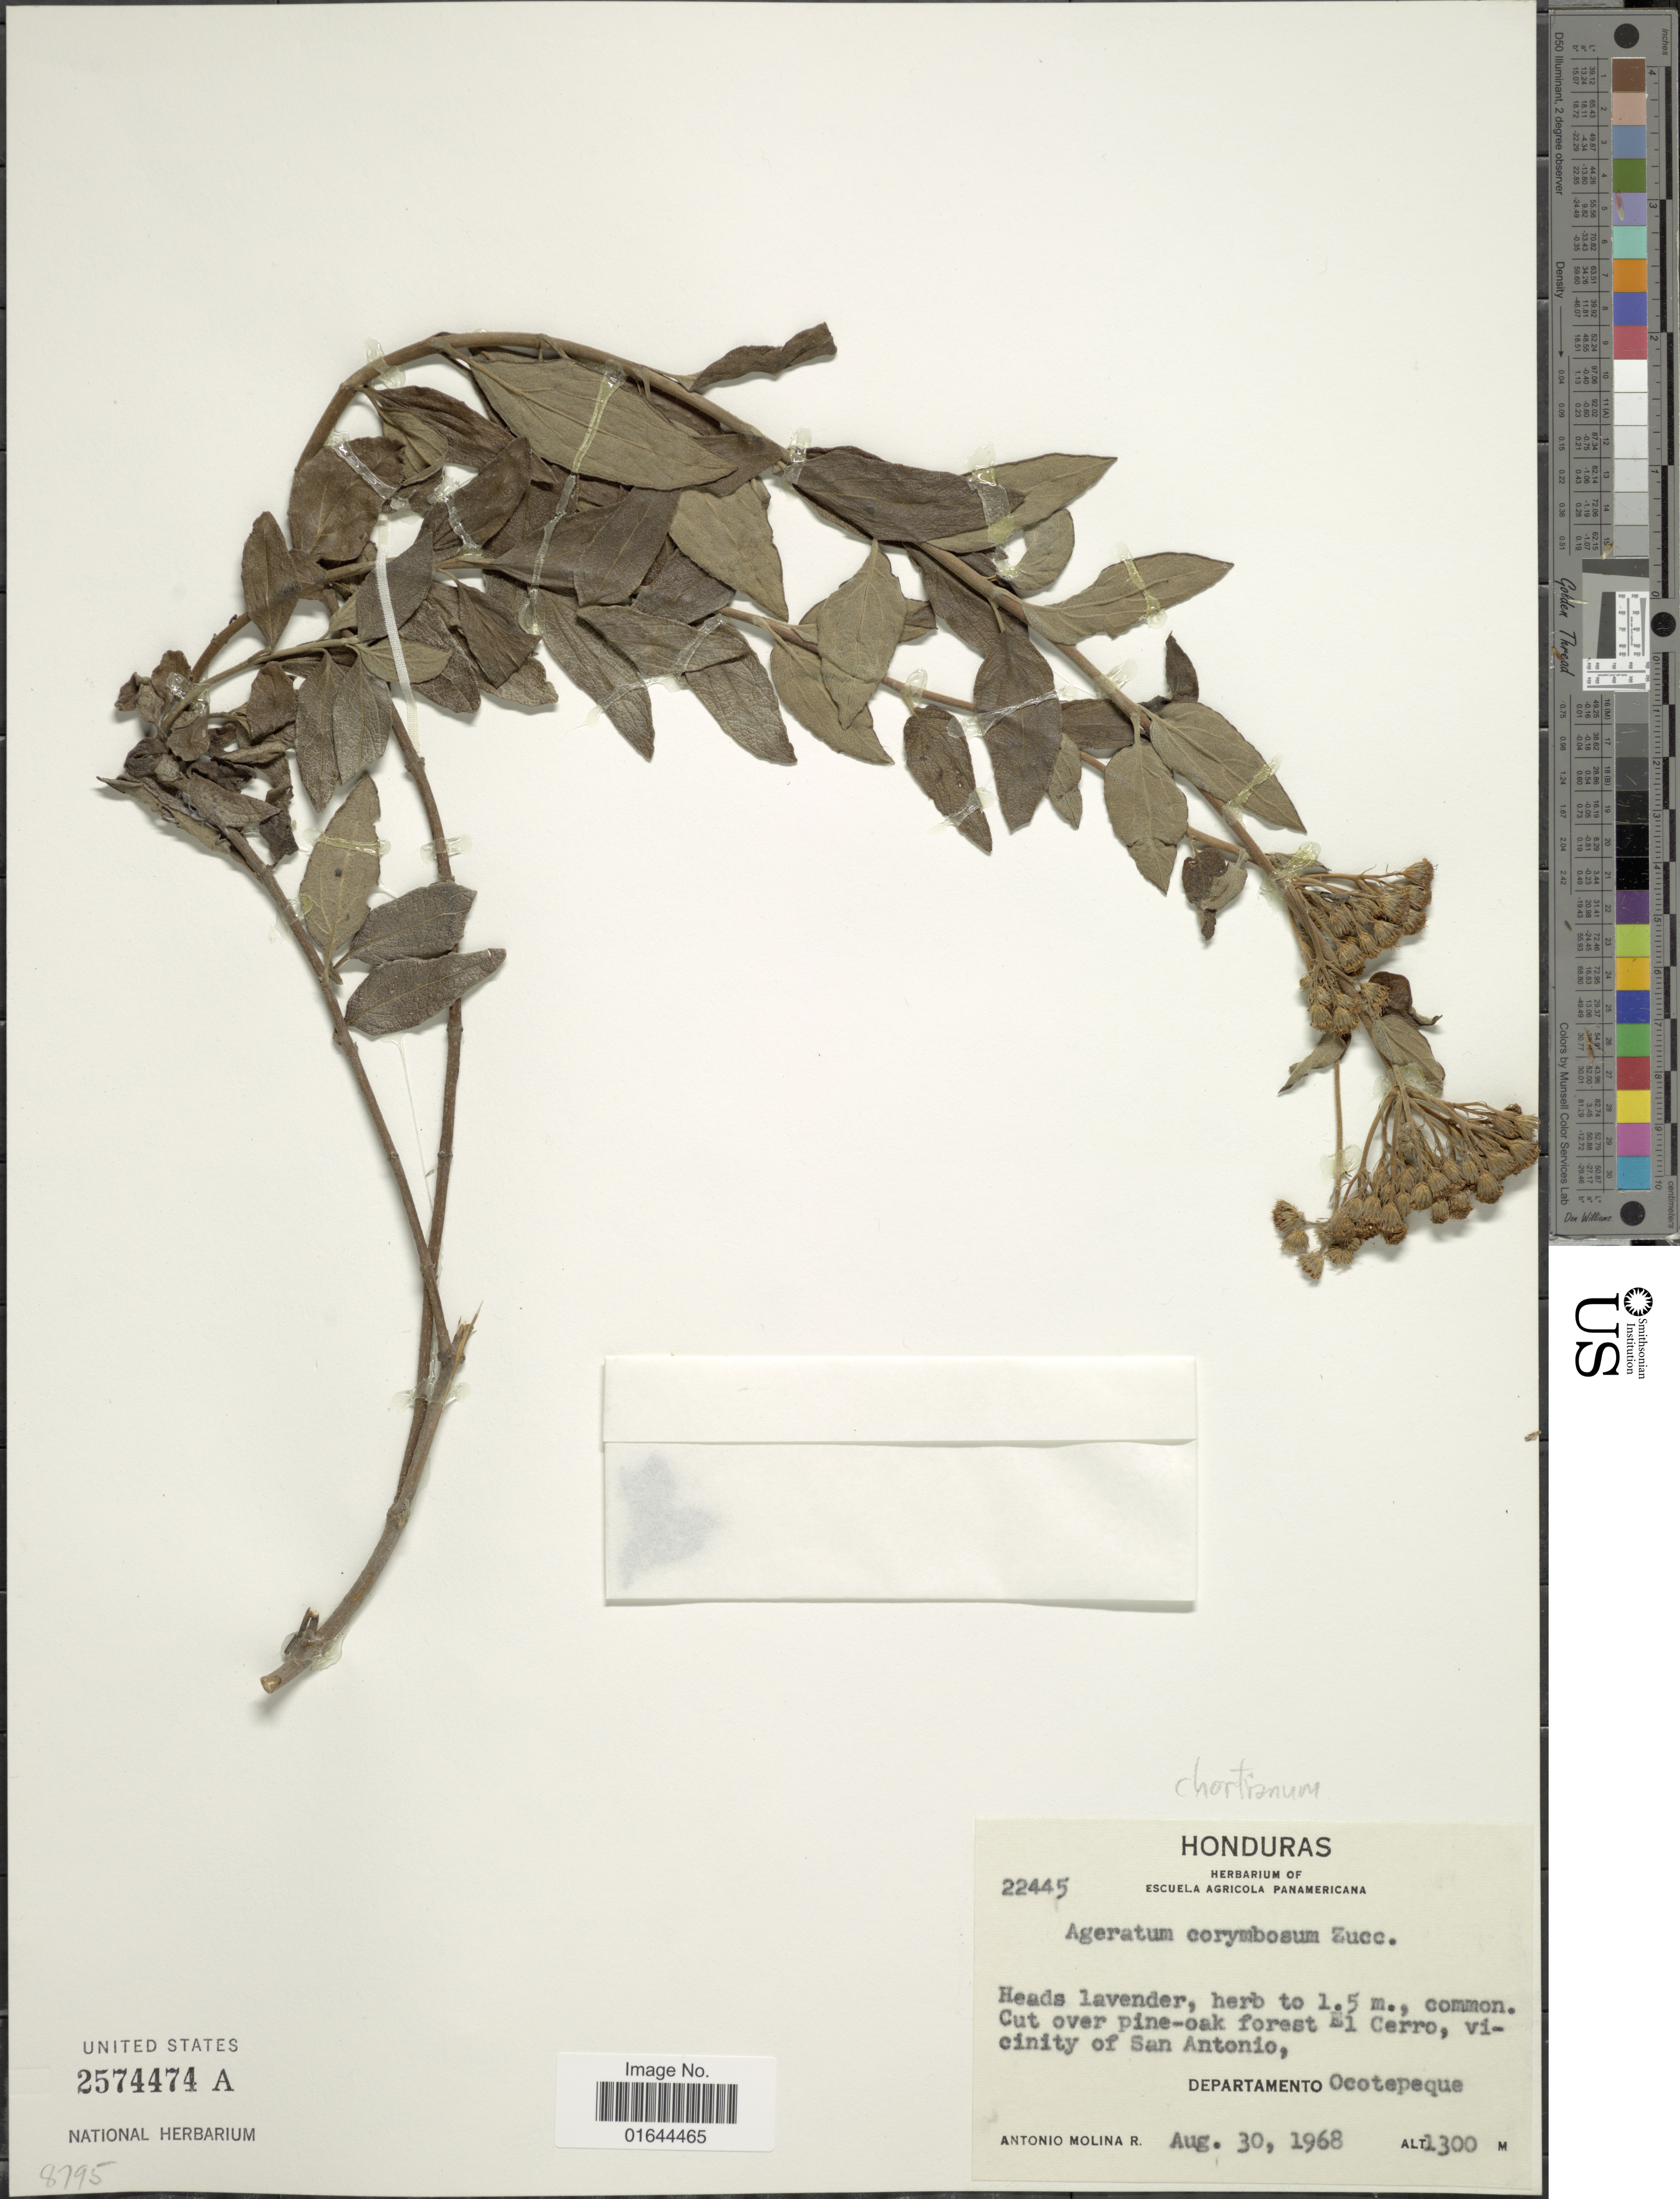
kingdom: Plantae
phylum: Tracheophyta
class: Magnoliopsida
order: Asterales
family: Asteraceae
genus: Ageratum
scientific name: Ageratum chortianum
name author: Standl. & Steyerm.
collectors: A. Molina R.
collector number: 22445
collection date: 1968-08-30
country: Honduras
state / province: Ocotepeque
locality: Honduras, El Cerro, vicinity of San Antonio. Departamento Ocotepeque.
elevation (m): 1300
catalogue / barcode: US 574474A